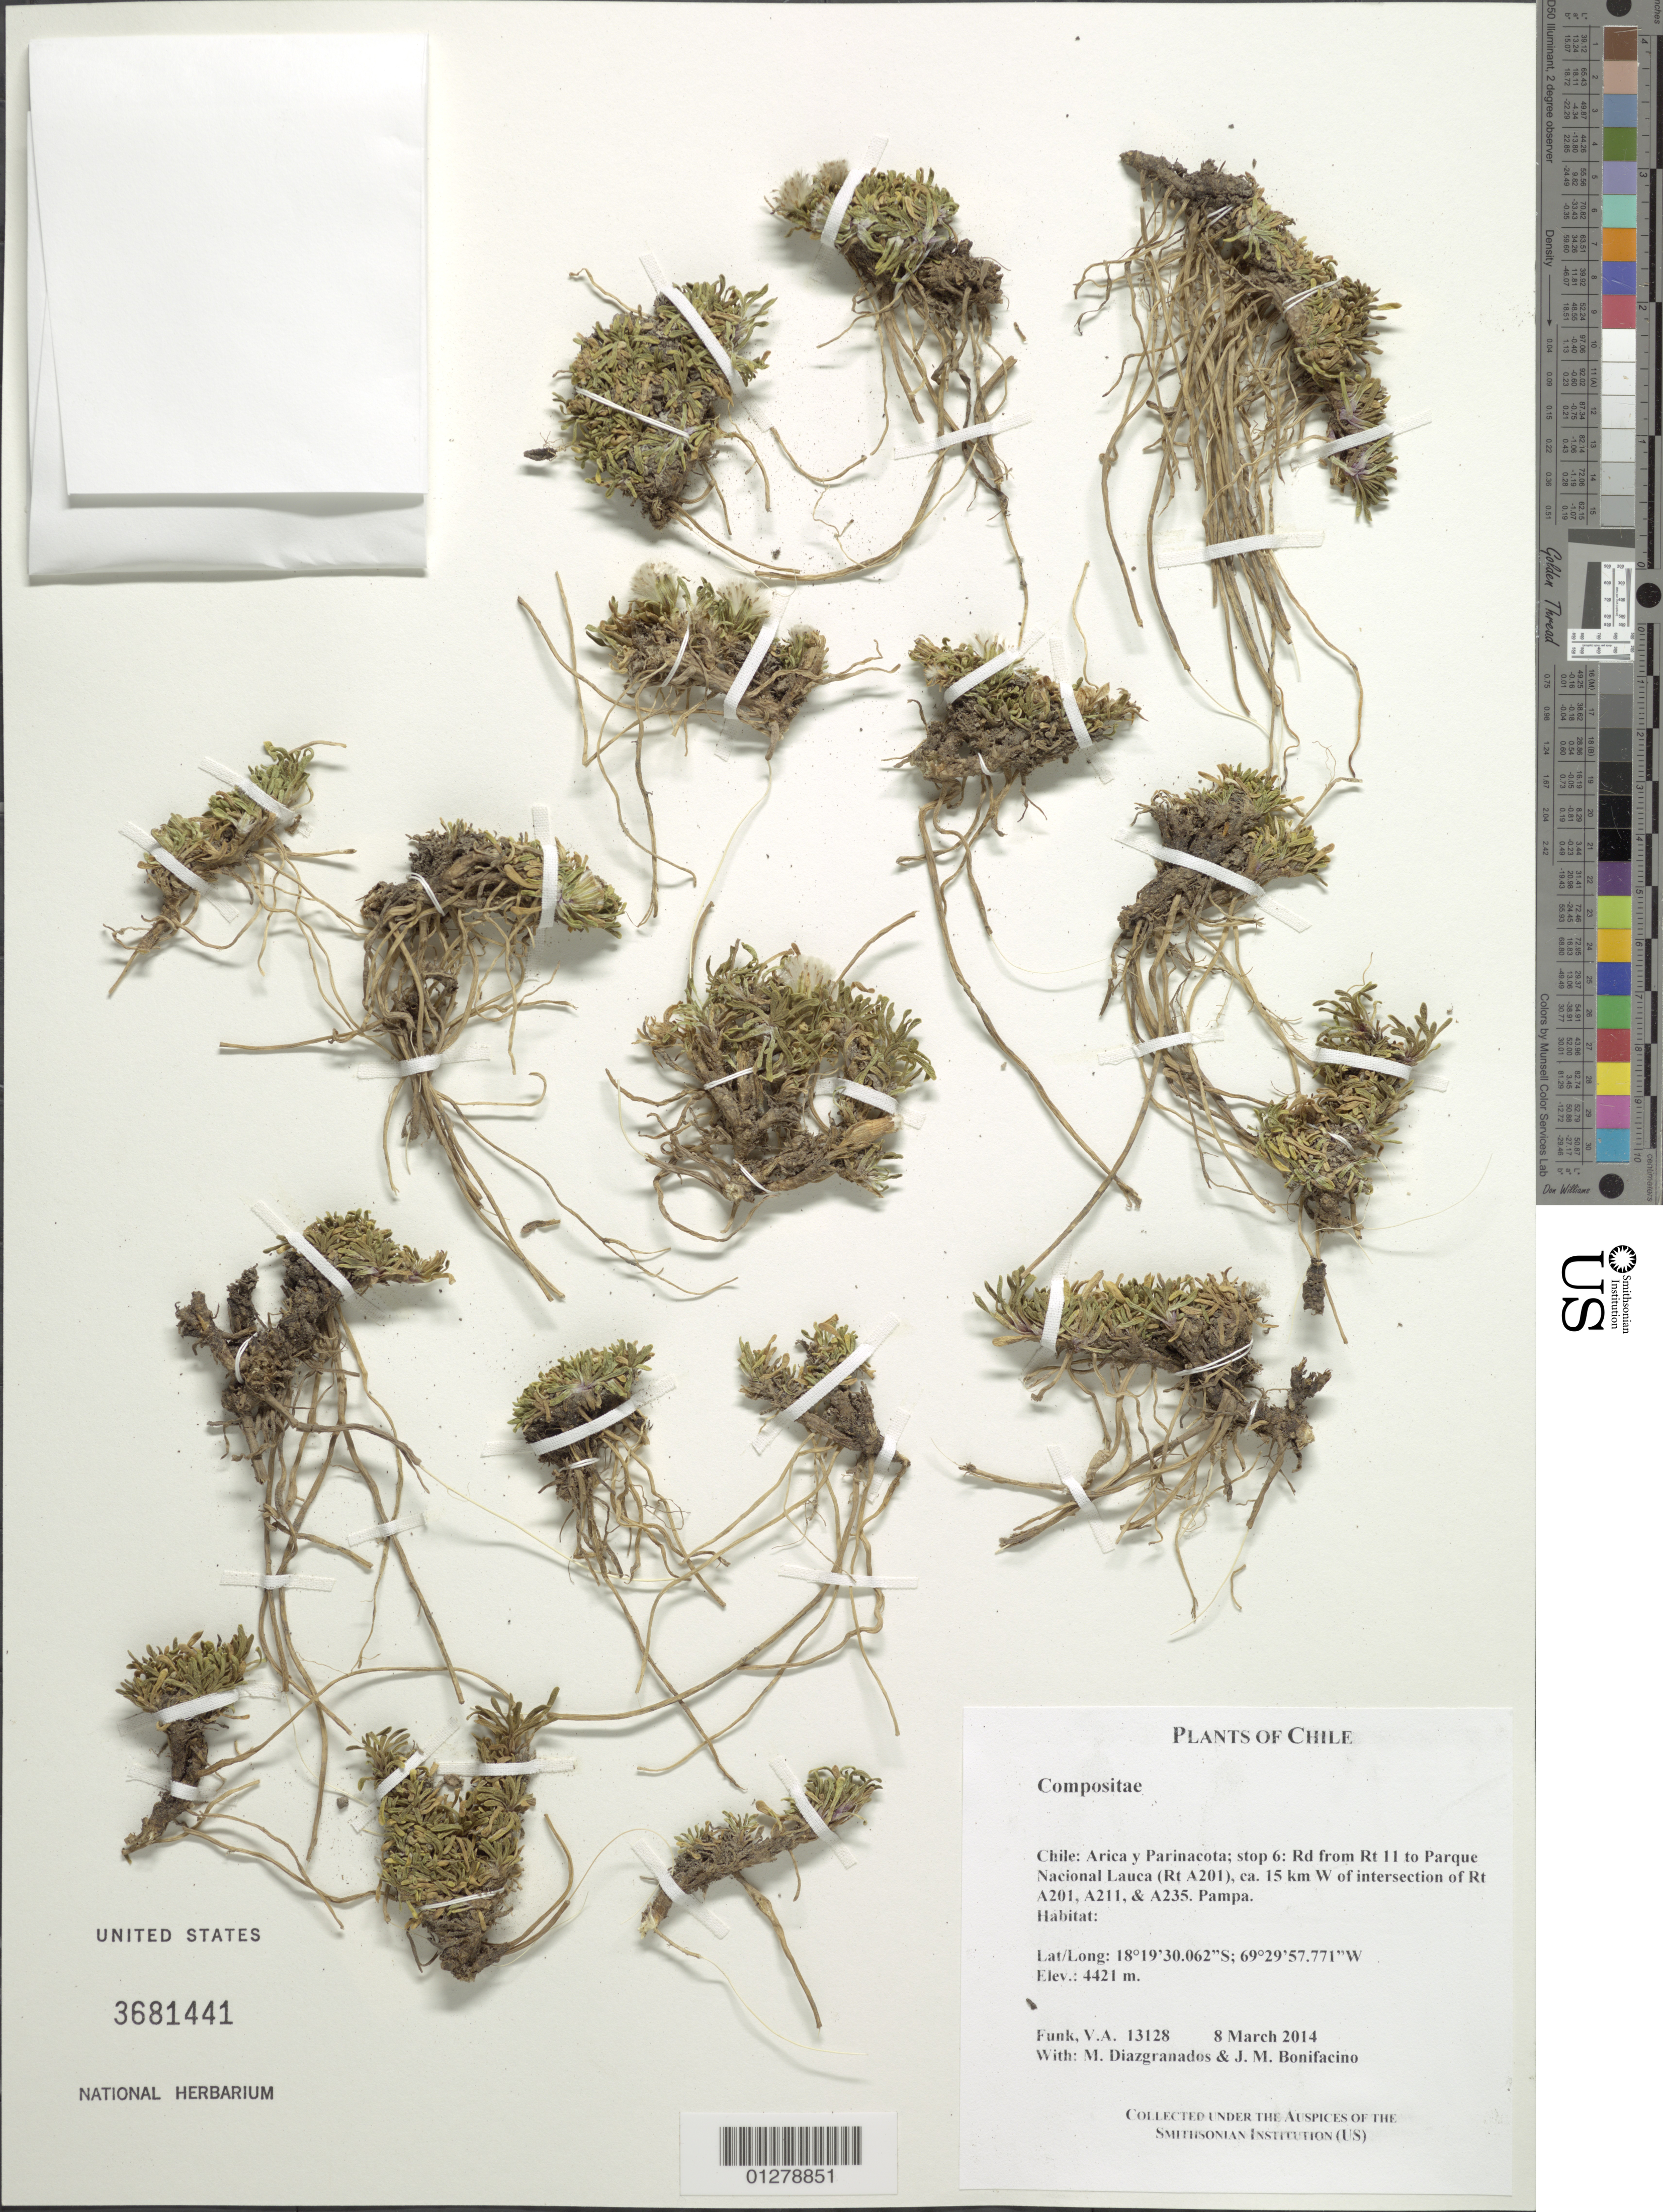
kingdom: Plantae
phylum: Tracheophyta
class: Magnoliopsida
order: Asterales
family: Asteraceae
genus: Senecio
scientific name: Senecio gamolepis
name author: Cabrera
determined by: Calvo, Joel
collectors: V. Funk, M. Diazgranados C. & M. Bonifacino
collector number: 13128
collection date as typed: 8 Mar 2014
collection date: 2014-03-08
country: Chile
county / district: Arica & Parinacota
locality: Stop 6: Rd from Rt 11 to Parque Nacional Lauca (Rt A201), ca. 15 km W of intersection of Rt A201, A211, & A235.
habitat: Pampa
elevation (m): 4421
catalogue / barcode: US 3681441